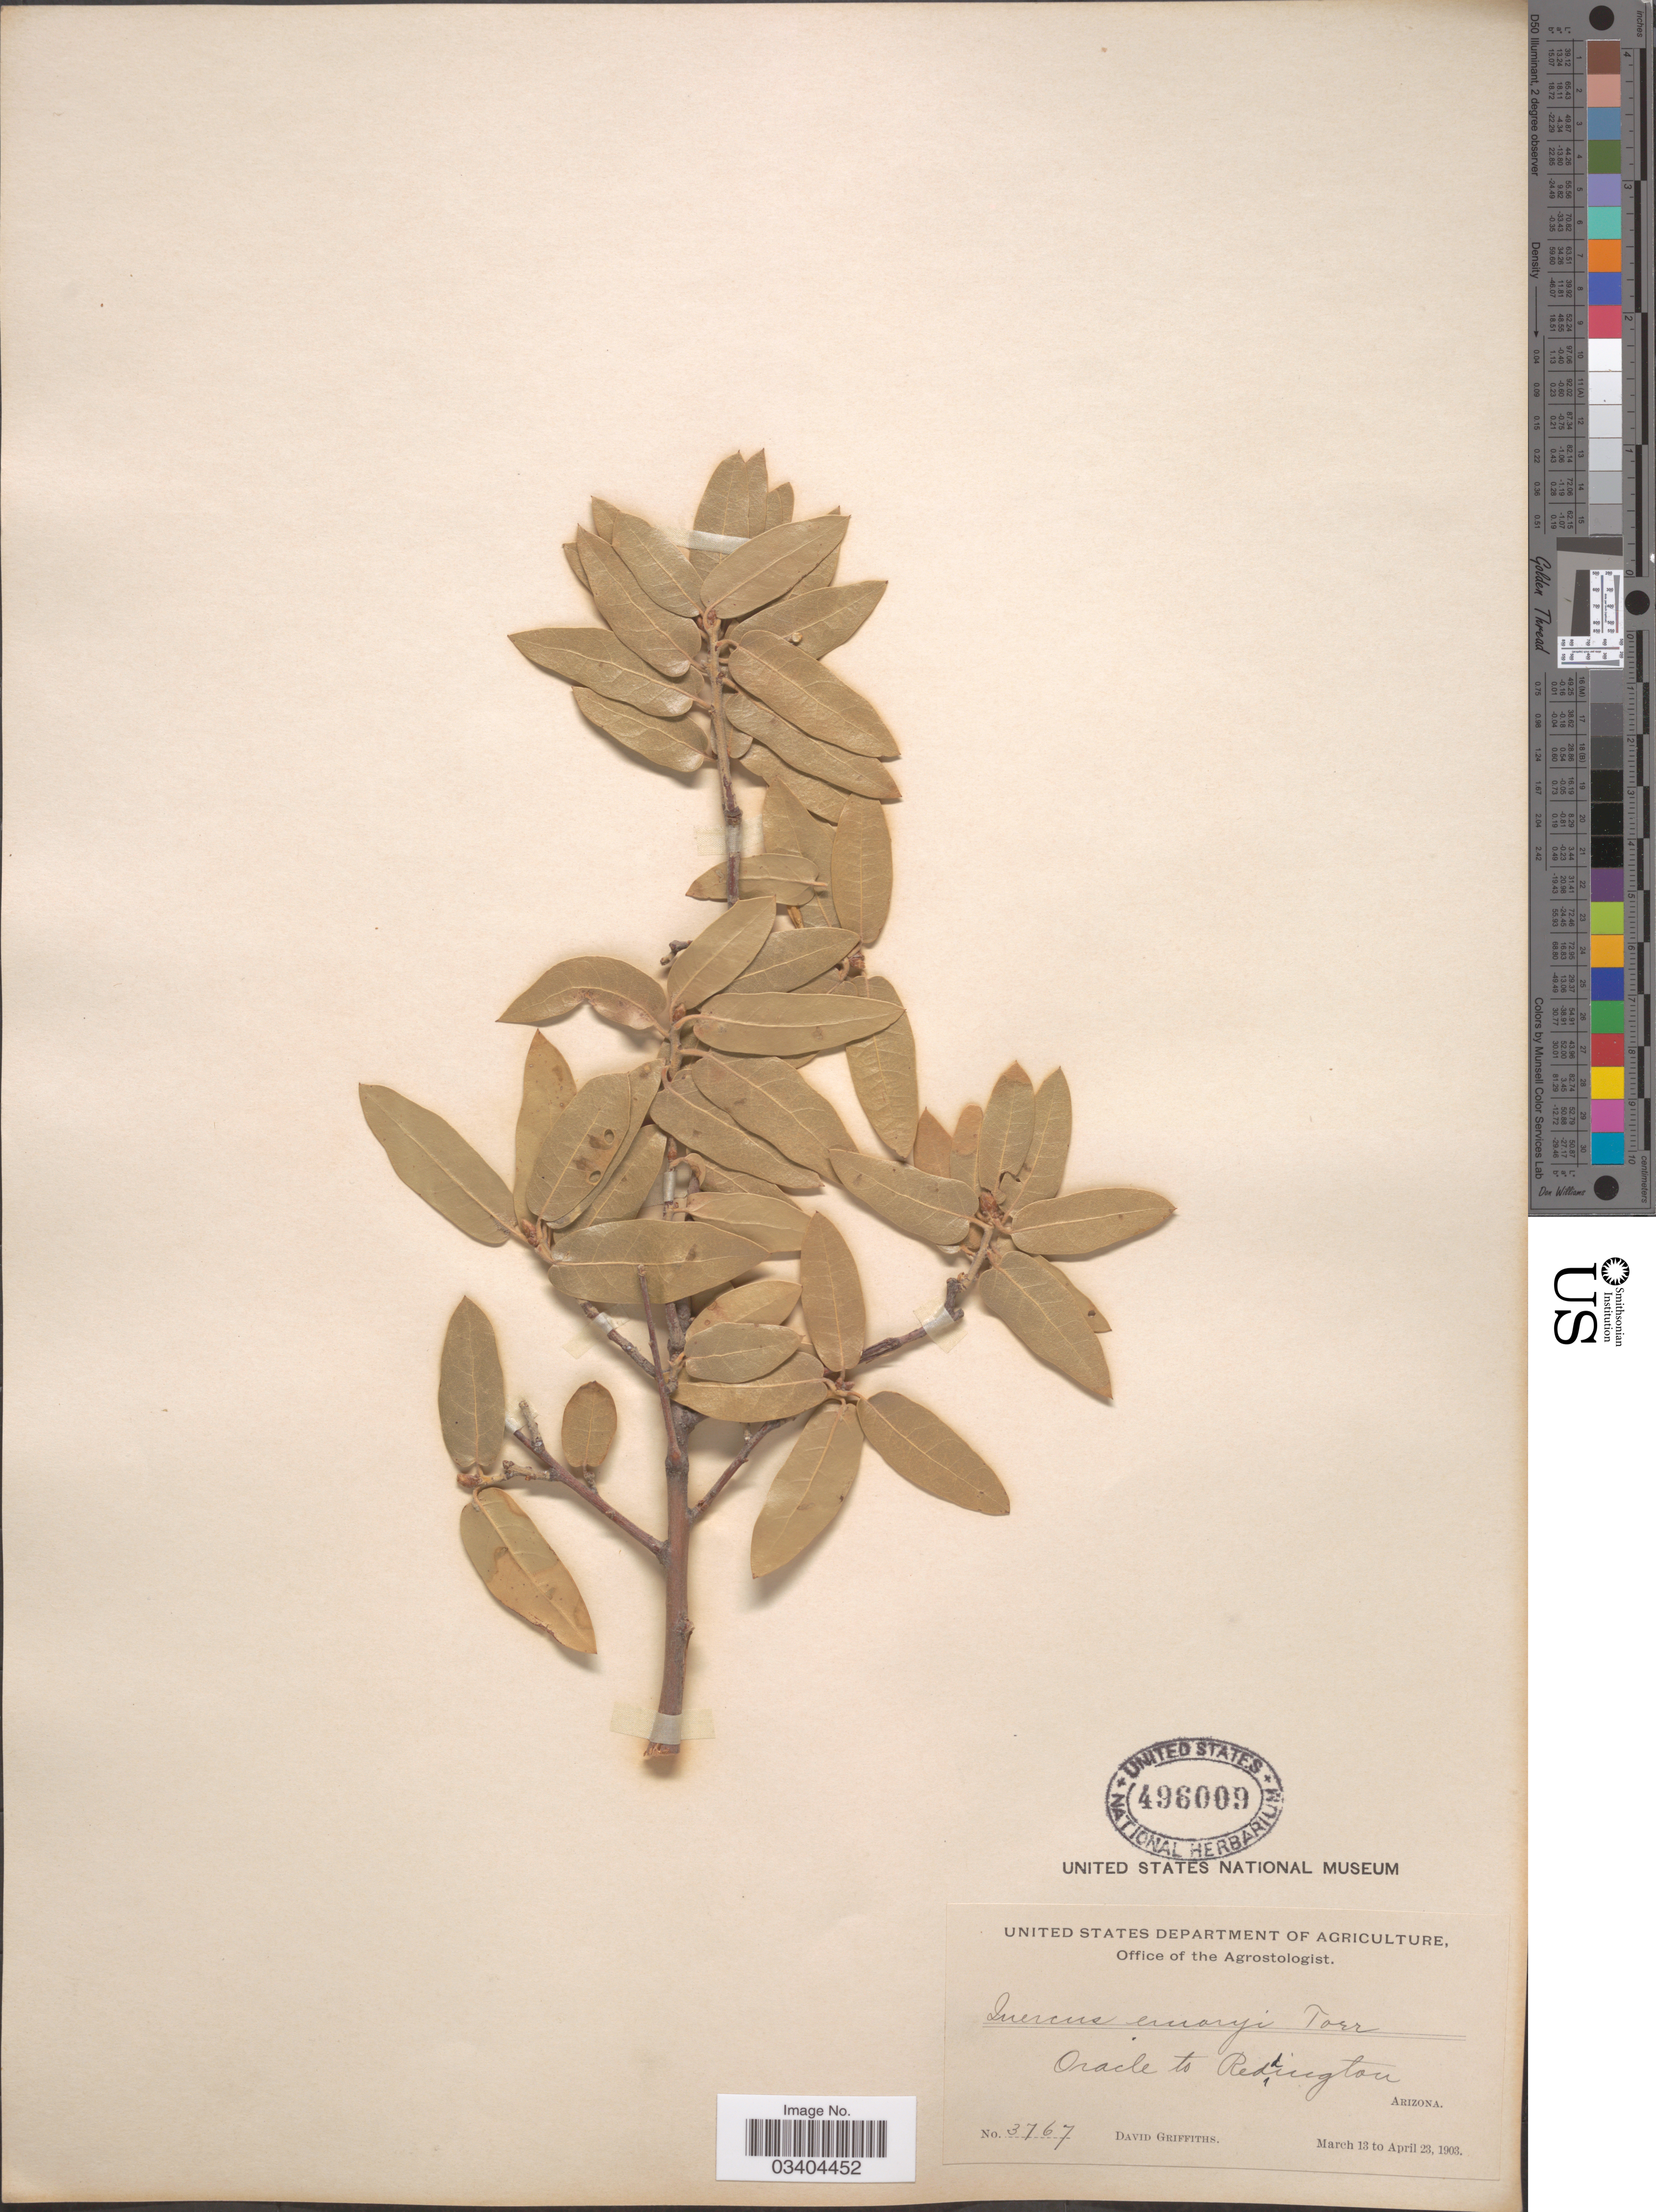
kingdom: Plantae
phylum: Tracheophyta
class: Magnoliopsida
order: Fagales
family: Fagaceae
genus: Quercus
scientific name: Quercus emoryi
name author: Torr. in Emory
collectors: D. Griffiths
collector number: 3767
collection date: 1903-03-13/1903-04-23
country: United States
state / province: Arizona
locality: Oracle to Reddington.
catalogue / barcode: US 496009